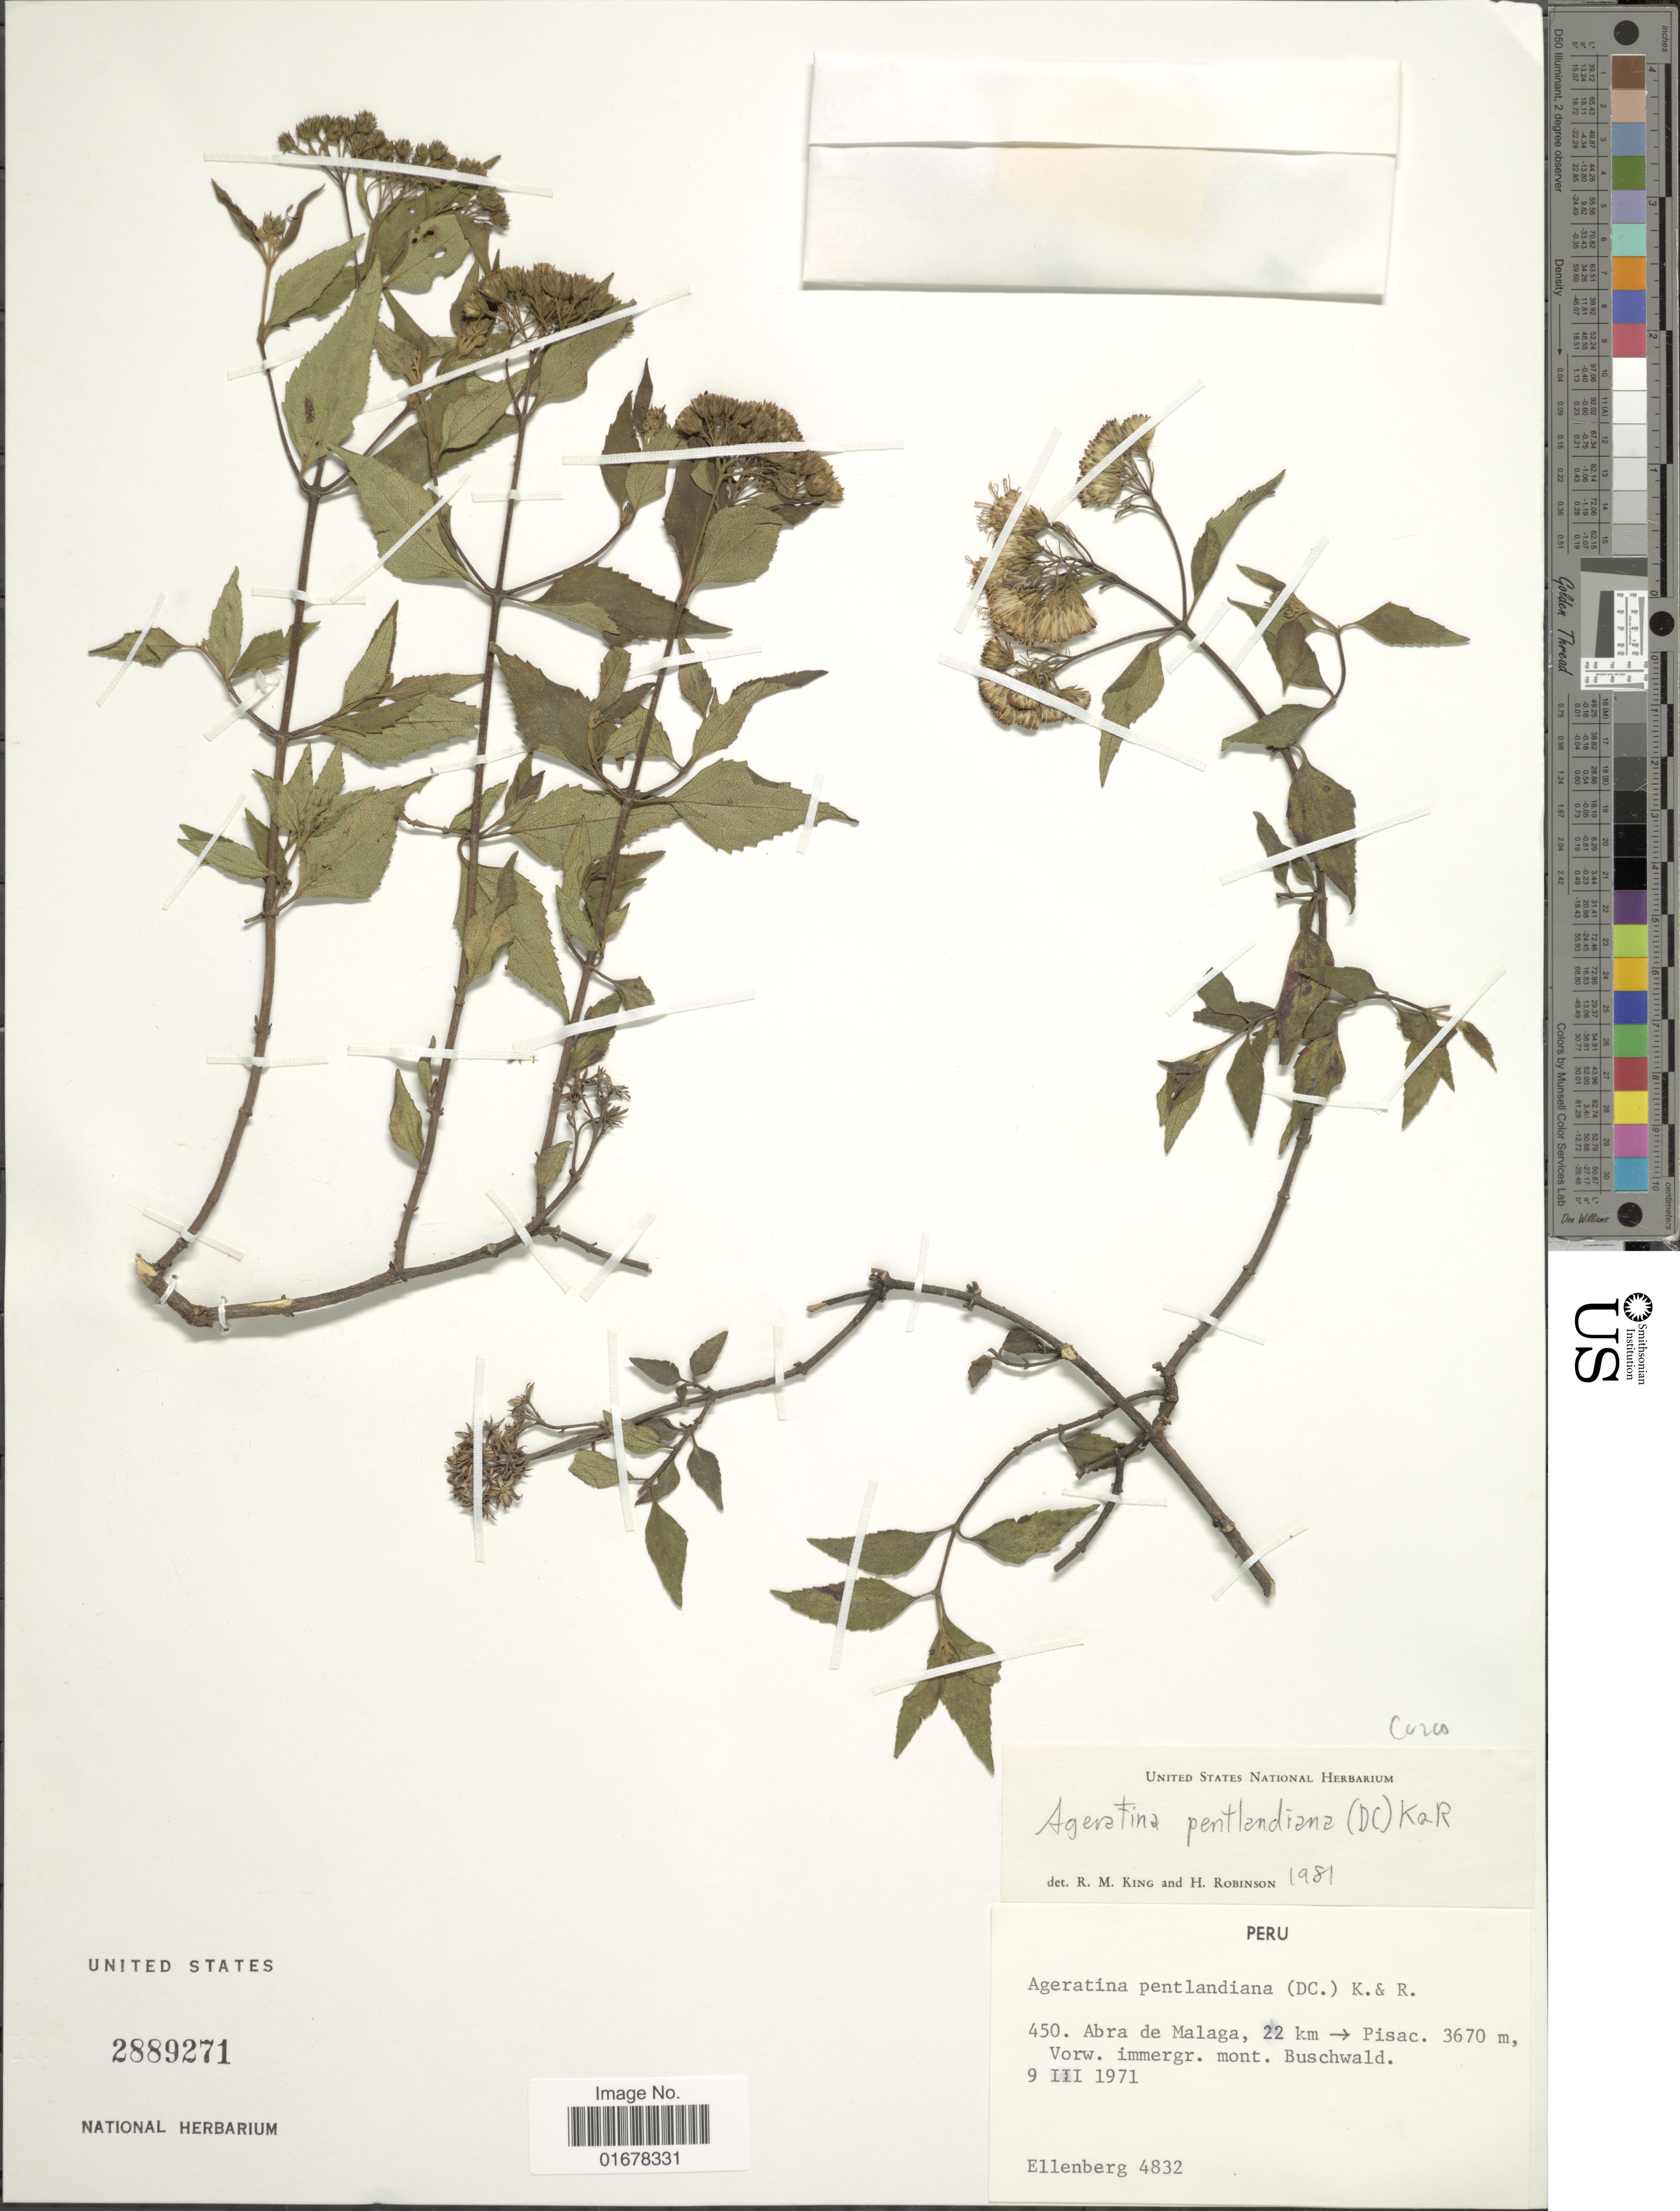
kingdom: Plantae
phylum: Tracheophyta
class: Magnoliopsida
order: Asterales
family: Asteraceae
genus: Ageratina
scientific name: Ageratina pentlandiana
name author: (DC.) R.M. King & H. Rob.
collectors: H. Ellenberg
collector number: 4832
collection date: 1971-03-09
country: Peru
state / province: Cusco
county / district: La Convención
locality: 450 Abra de Malaga, 22 km Pisac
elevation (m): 3670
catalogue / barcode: US 2889271